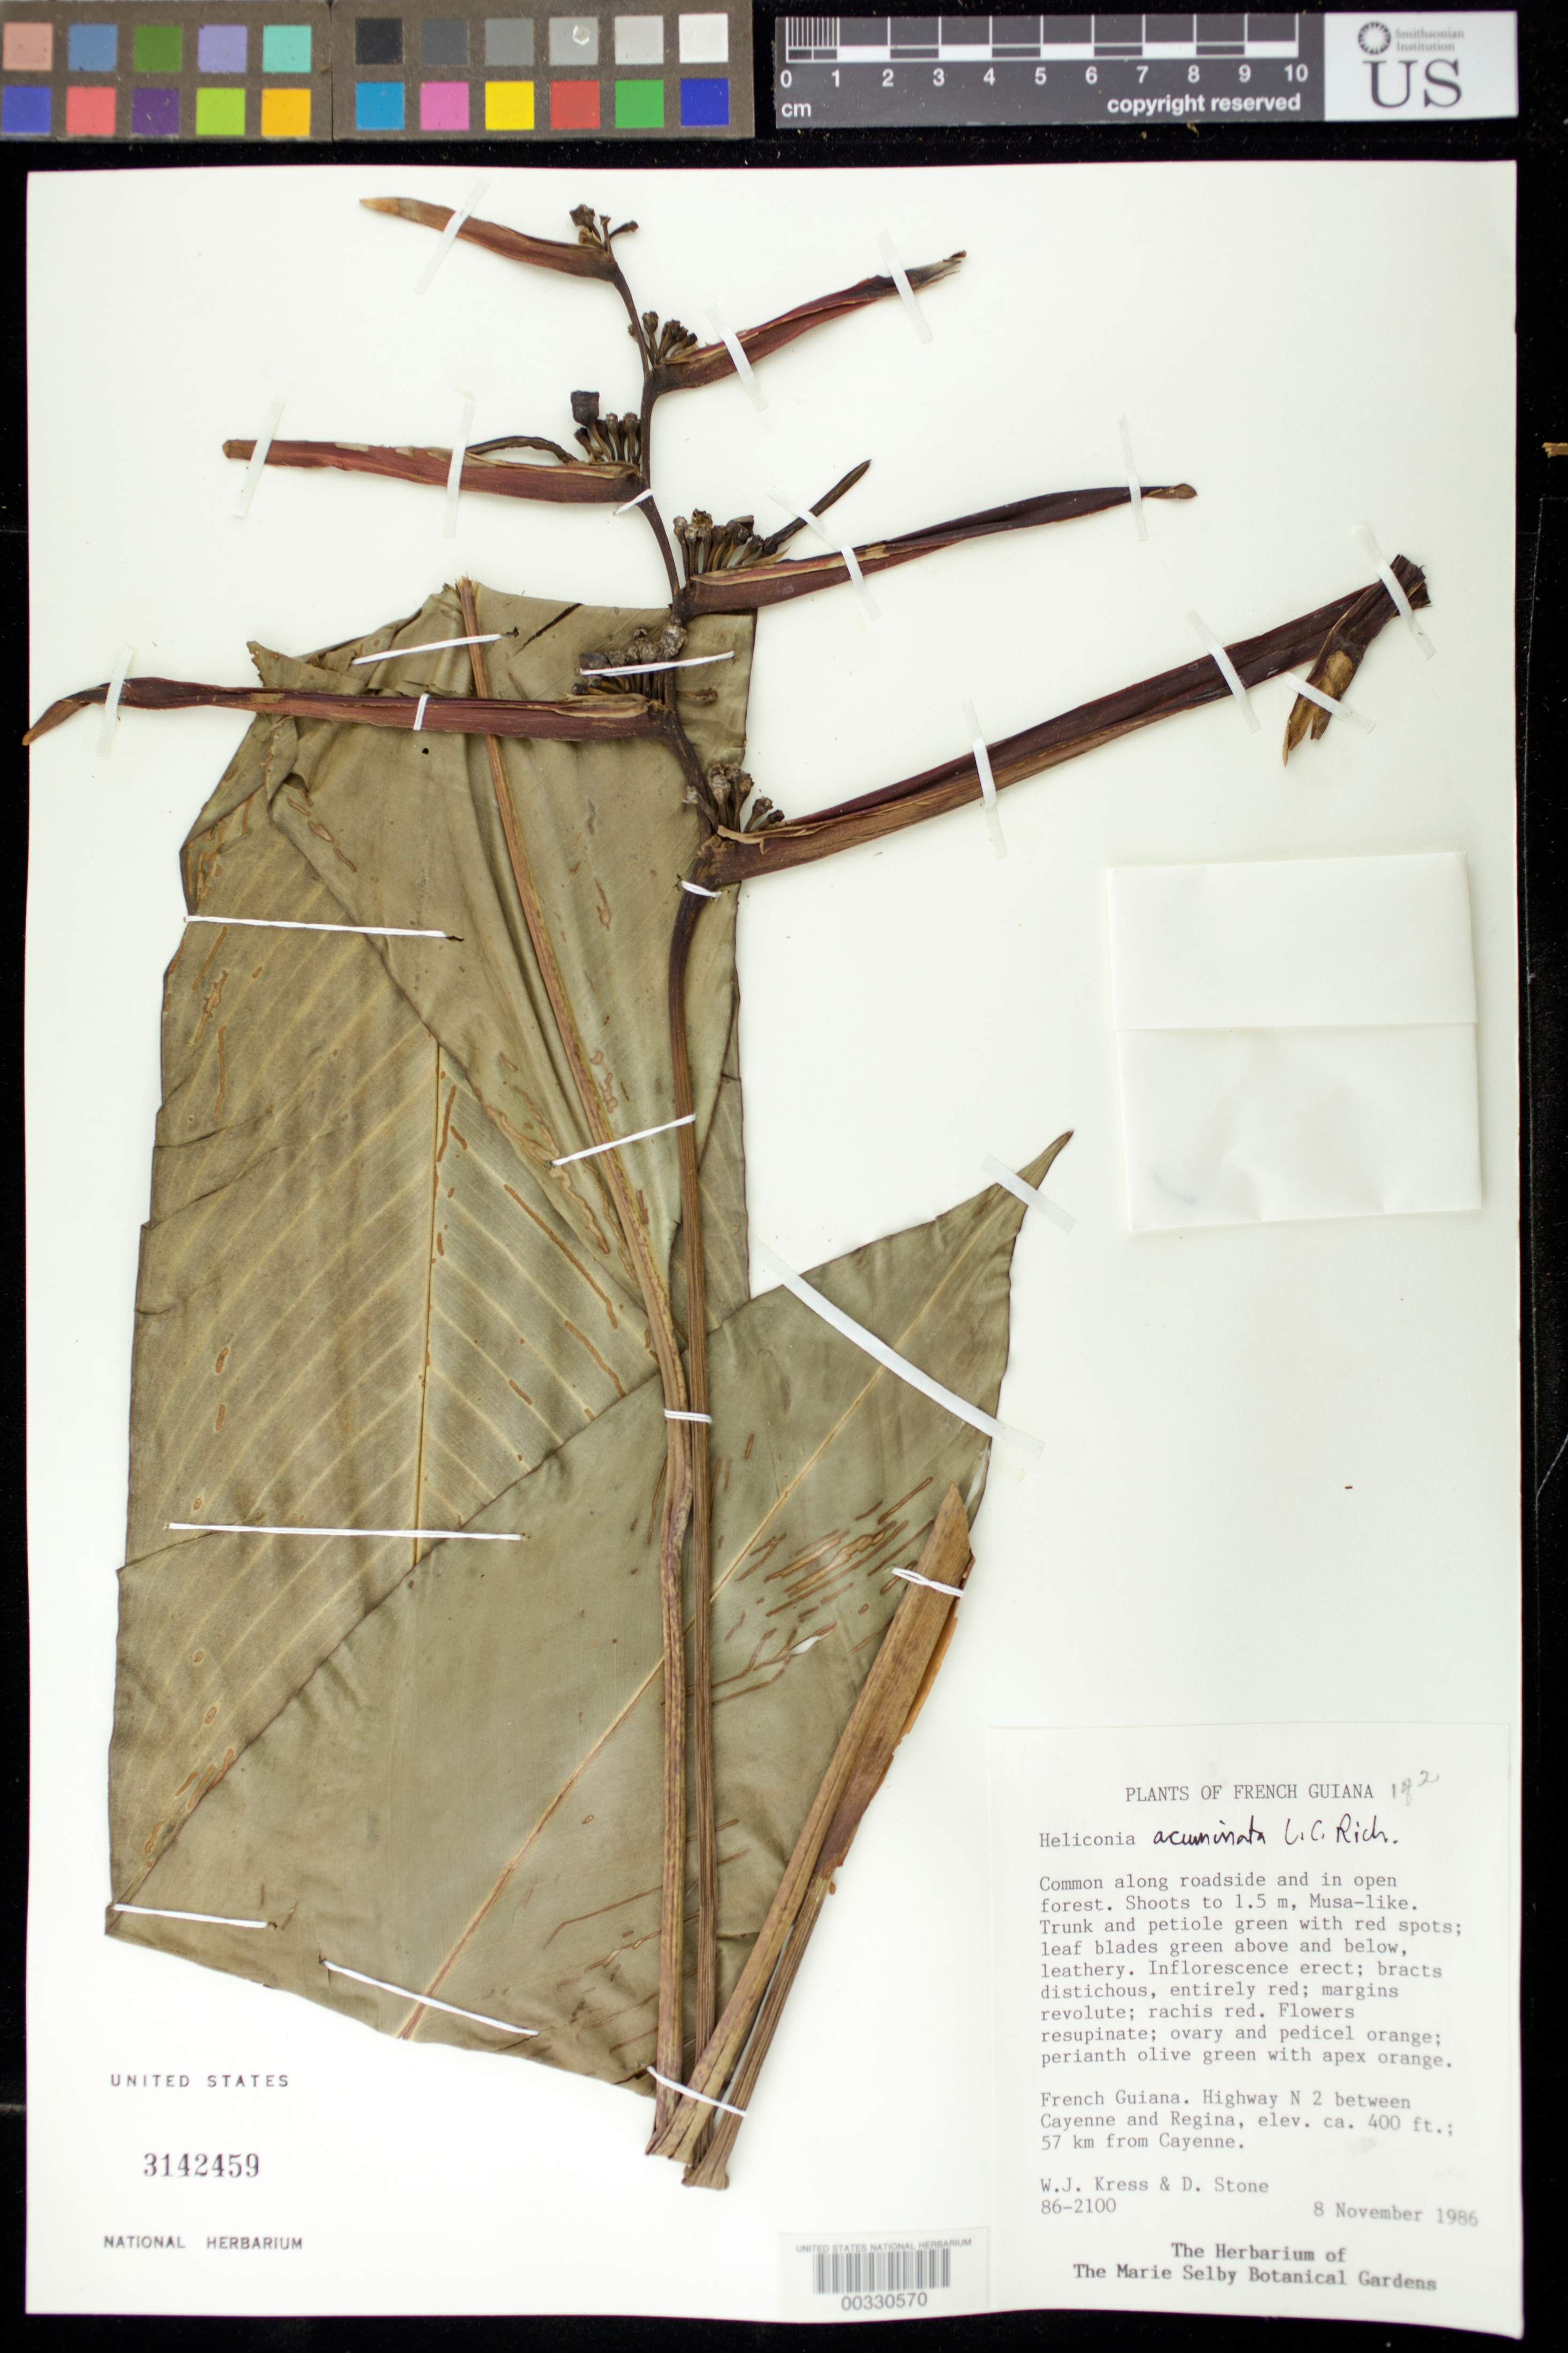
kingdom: Plantae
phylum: Tracheophyta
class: Liliopsida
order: Zingiberales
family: Heliconiaceae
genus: Heliconia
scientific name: Heliconia acuminata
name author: A. Rich.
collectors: W. J. Kress & D. E. Stone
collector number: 86-2100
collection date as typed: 08 Nov 1986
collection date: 1986-11-08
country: French Guiana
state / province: Cayenne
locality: Highway n 2 between cayenne and regina, 57 km from cayenne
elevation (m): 122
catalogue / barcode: US 3142459